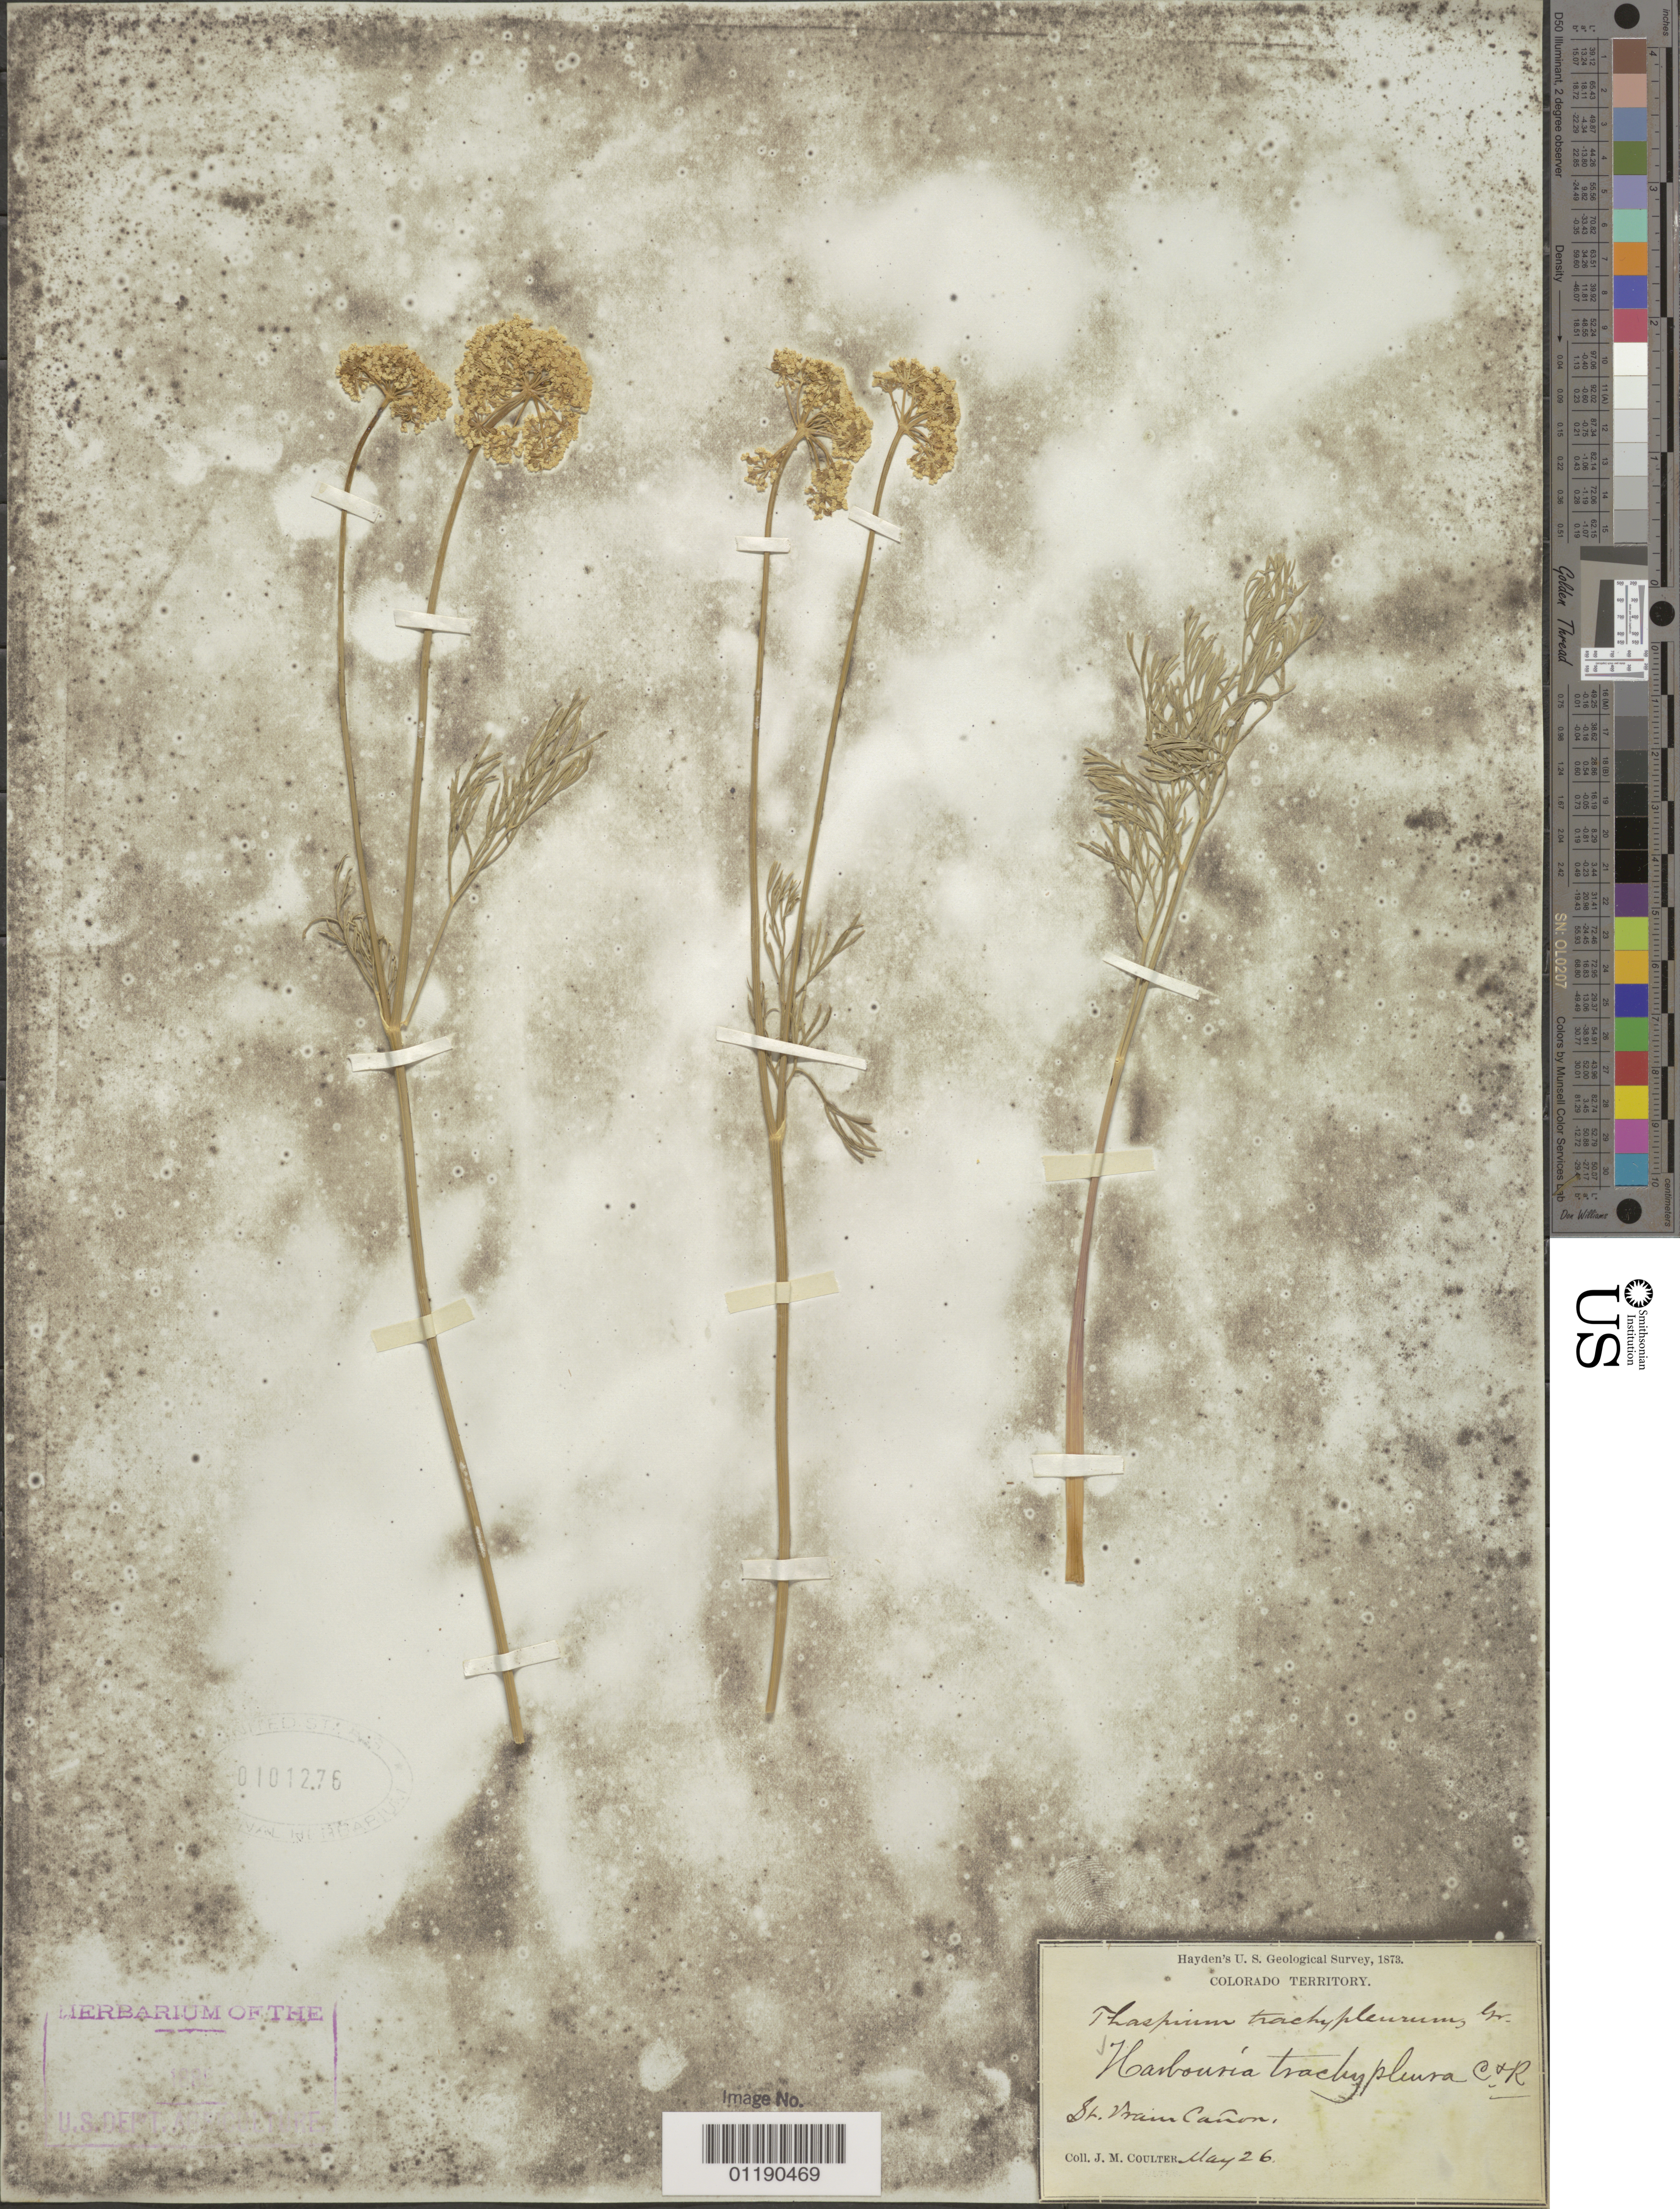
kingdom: Plantae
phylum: Tracheophyta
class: Magnoliopsida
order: Apiales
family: Apiaceae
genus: Harbouria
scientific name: Harbouria trachypleura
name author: (A. Gray) J.M. Coult. & Rose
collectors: J. M. Coulter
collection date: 1873-05-26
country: United States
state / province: Colorado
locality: St. Vrain River.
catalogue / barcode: US 101276